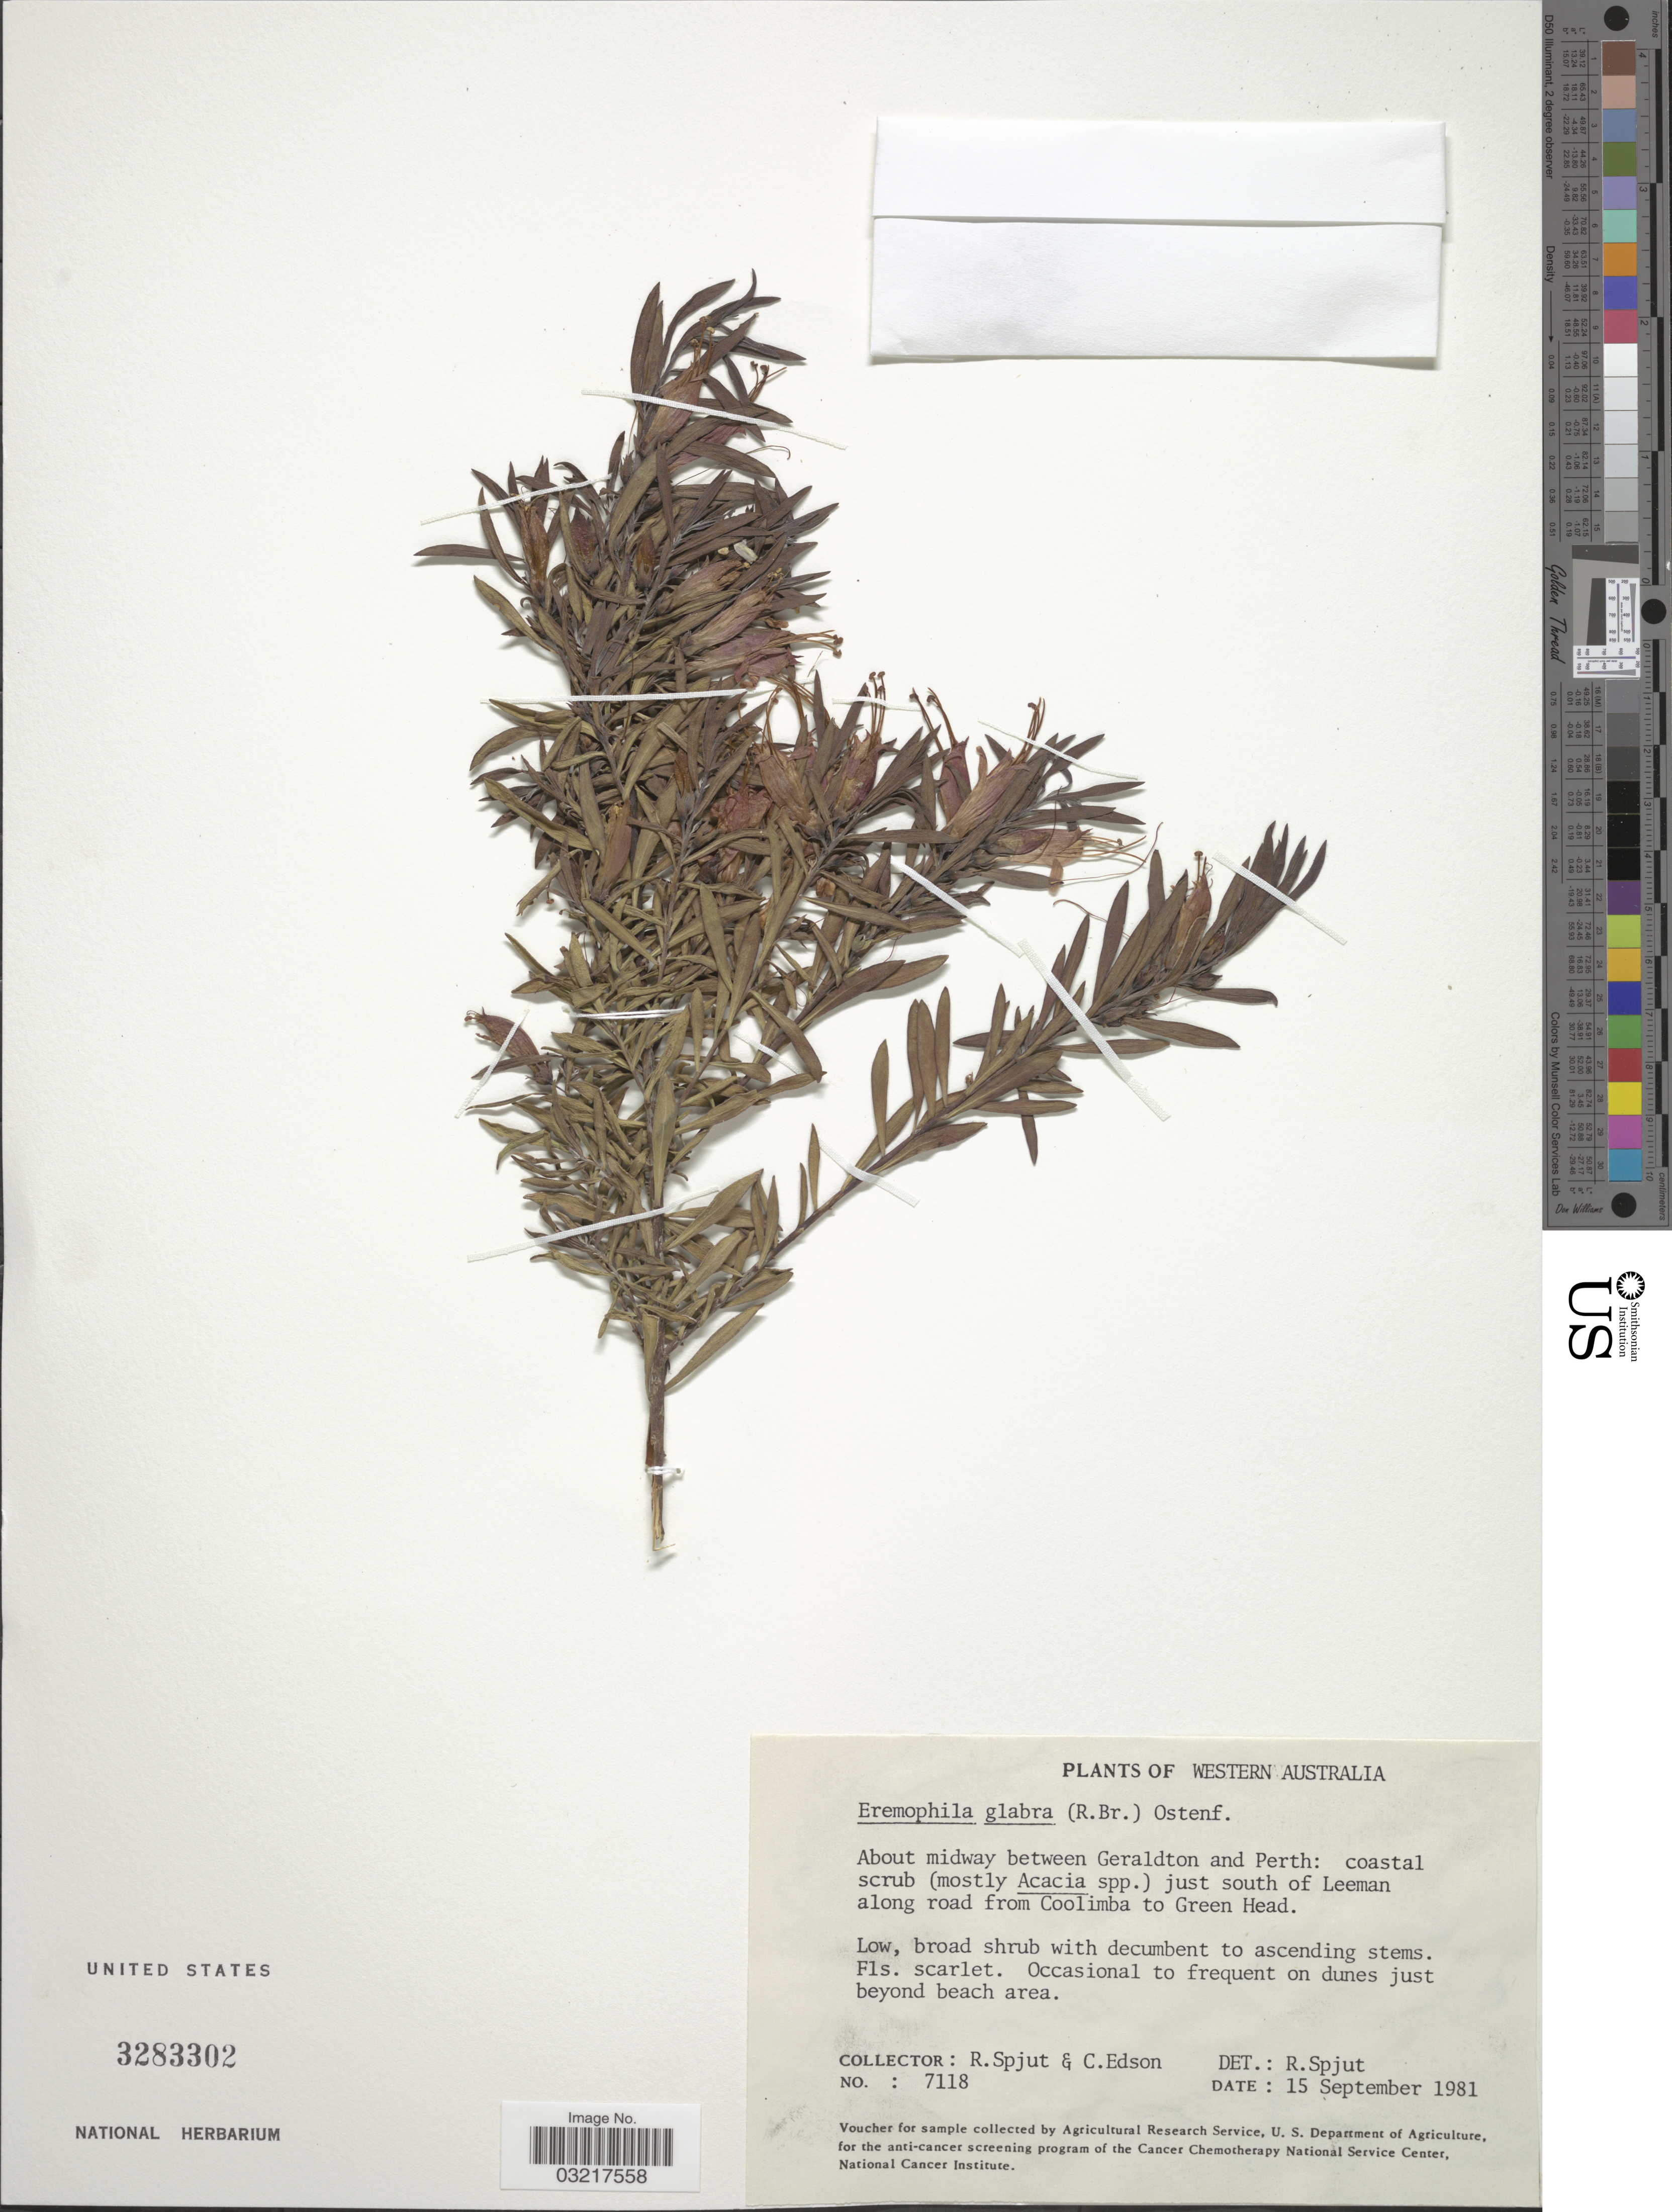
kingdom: Plantae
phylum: Tracheophyta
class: Magnoliopsida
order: Lamiales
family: Scrophulariaceae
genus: Eremophila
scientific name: Eremophila glabra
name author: (R. Br.) Ostenf.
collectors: R. Spjut & C. Edson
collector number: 7118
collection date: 1981-09-15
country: Australia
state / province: Western Australia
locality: About midway between Geraldton and Perth: just south of Leeman along road from Coolimba to Green Head.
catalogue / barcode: US 3283302